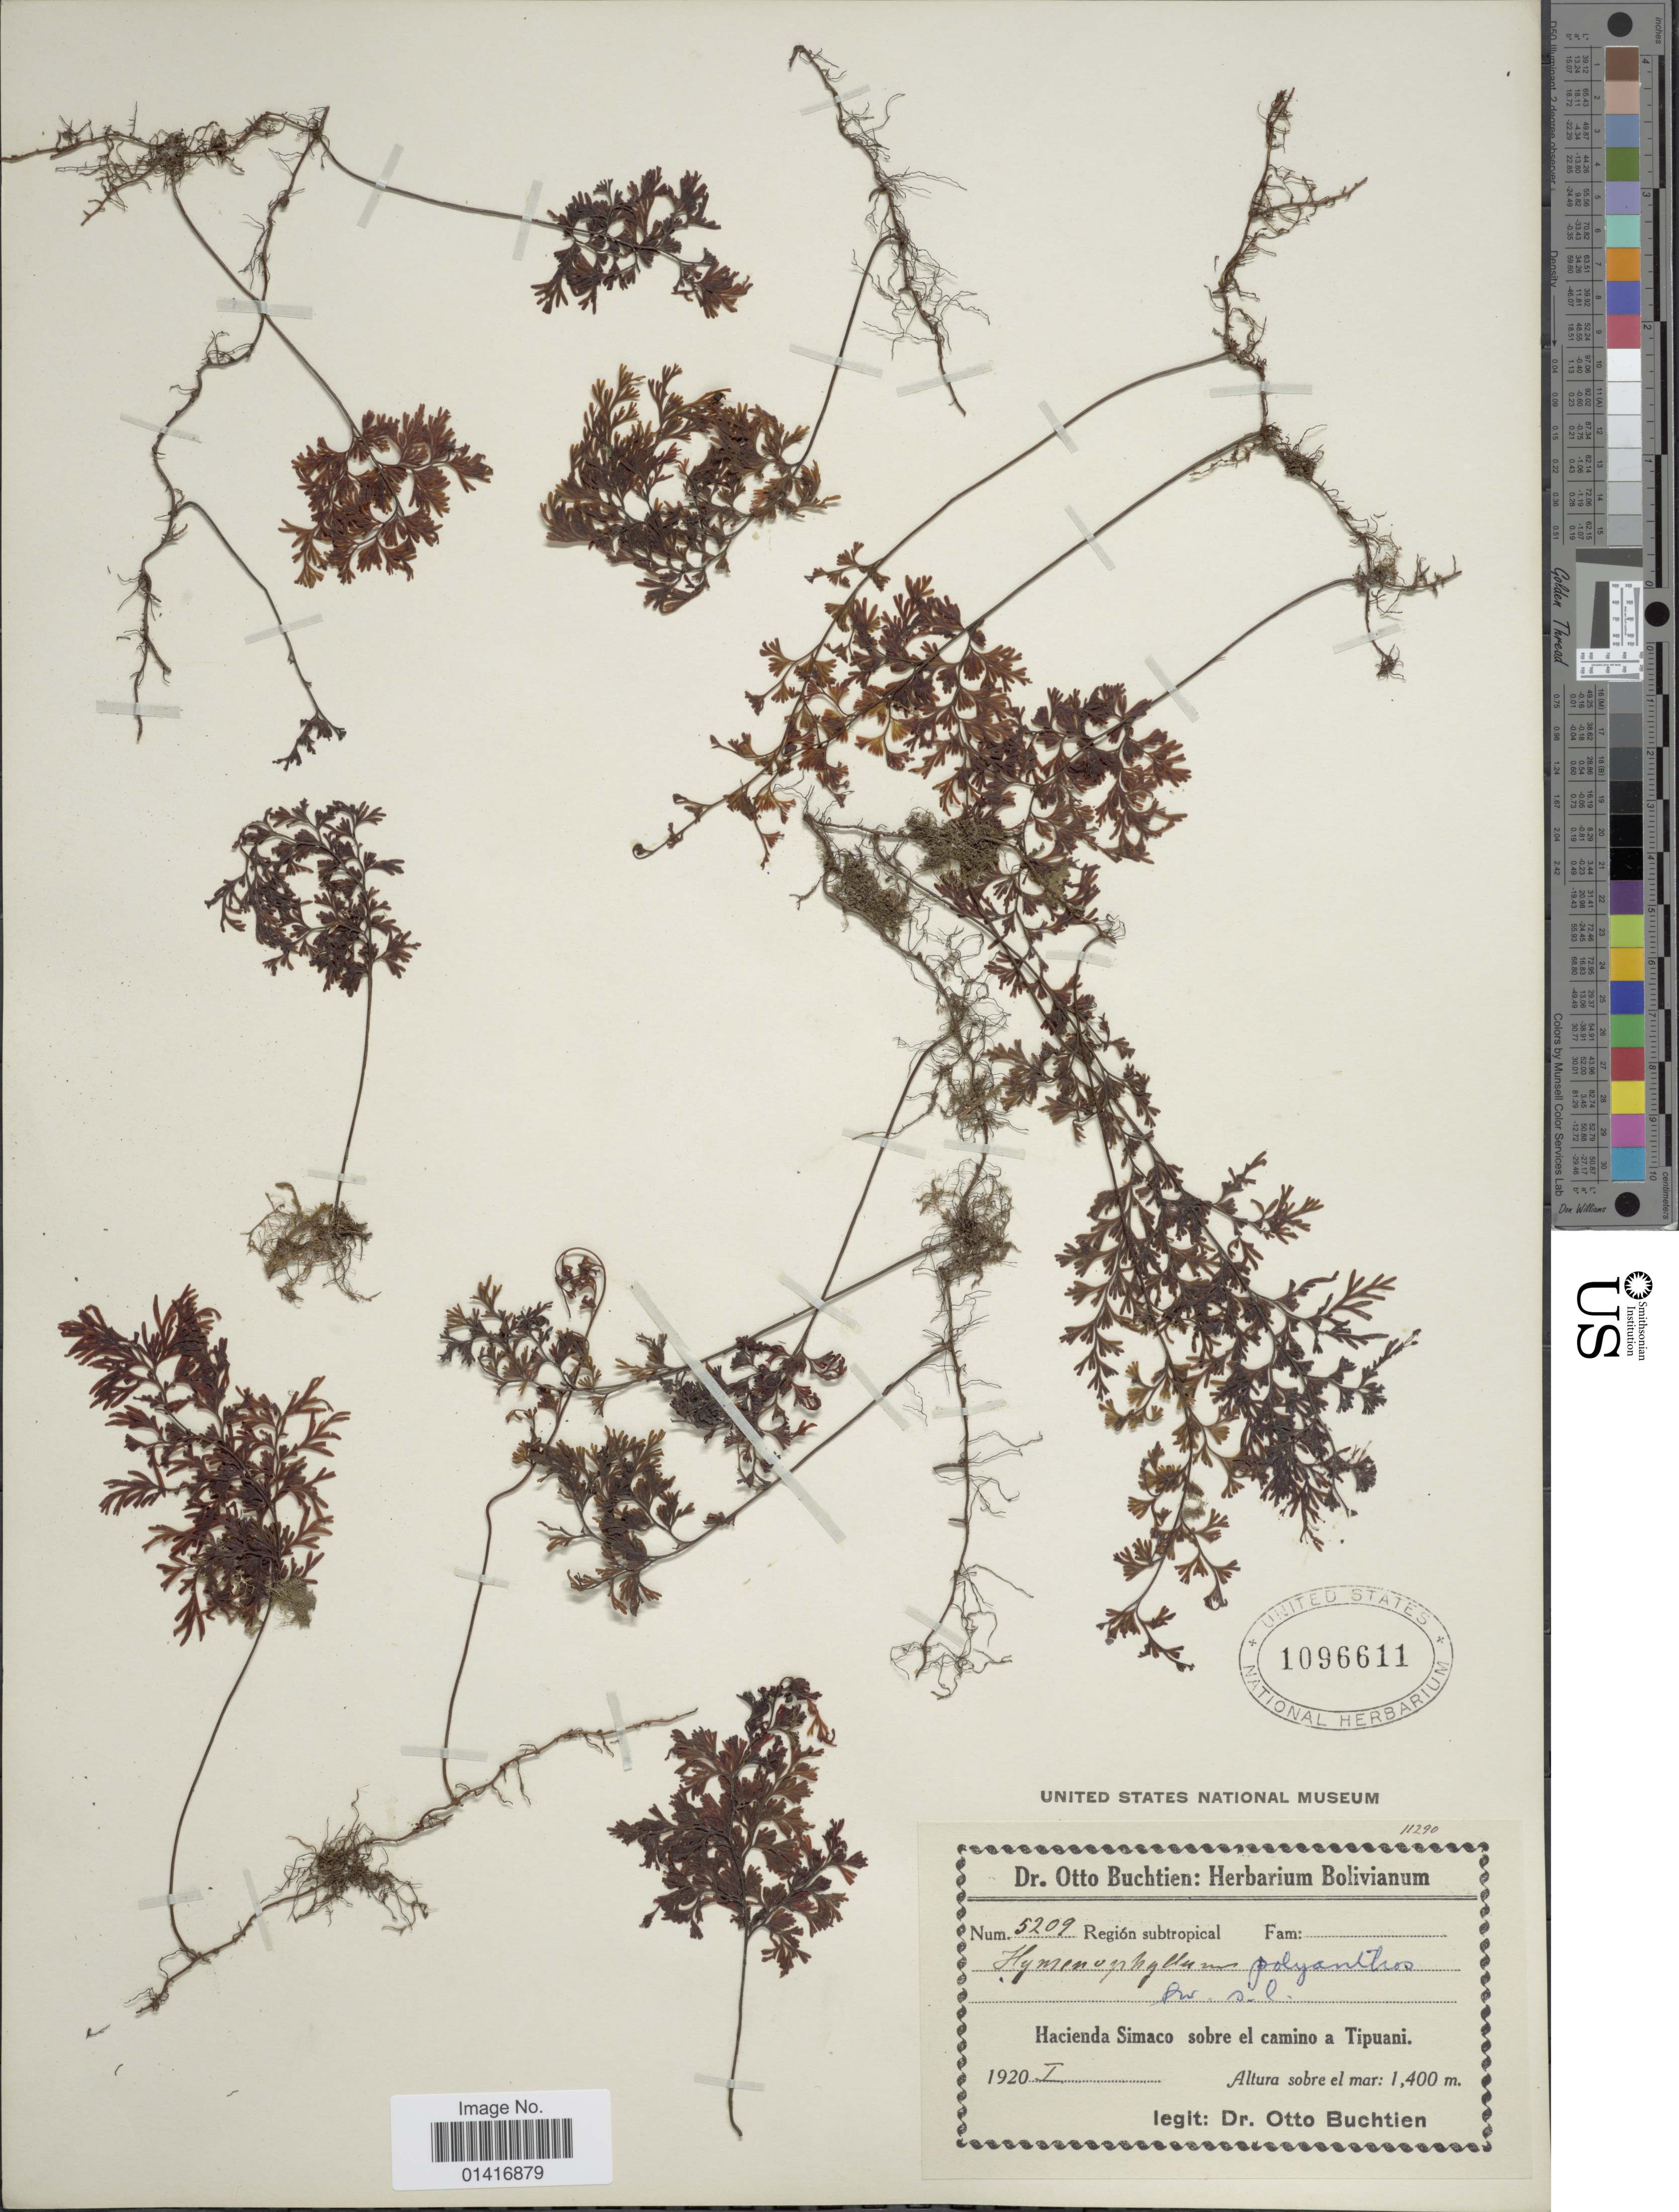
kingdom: Plantae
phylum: Tracheophyta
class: Polypodiopsida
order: Hymenophyllales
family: Hymenophyllaceae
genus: Hymenophyllum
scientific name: Hymenophyllum polyanthos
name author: (Sw.) Sw.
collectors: O. Buchtien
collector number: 5209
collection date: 1920-01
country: Bolivia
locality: Hacienda Simaco sobre el camino a Tipuani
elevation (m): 1400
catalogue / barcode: US 1096611